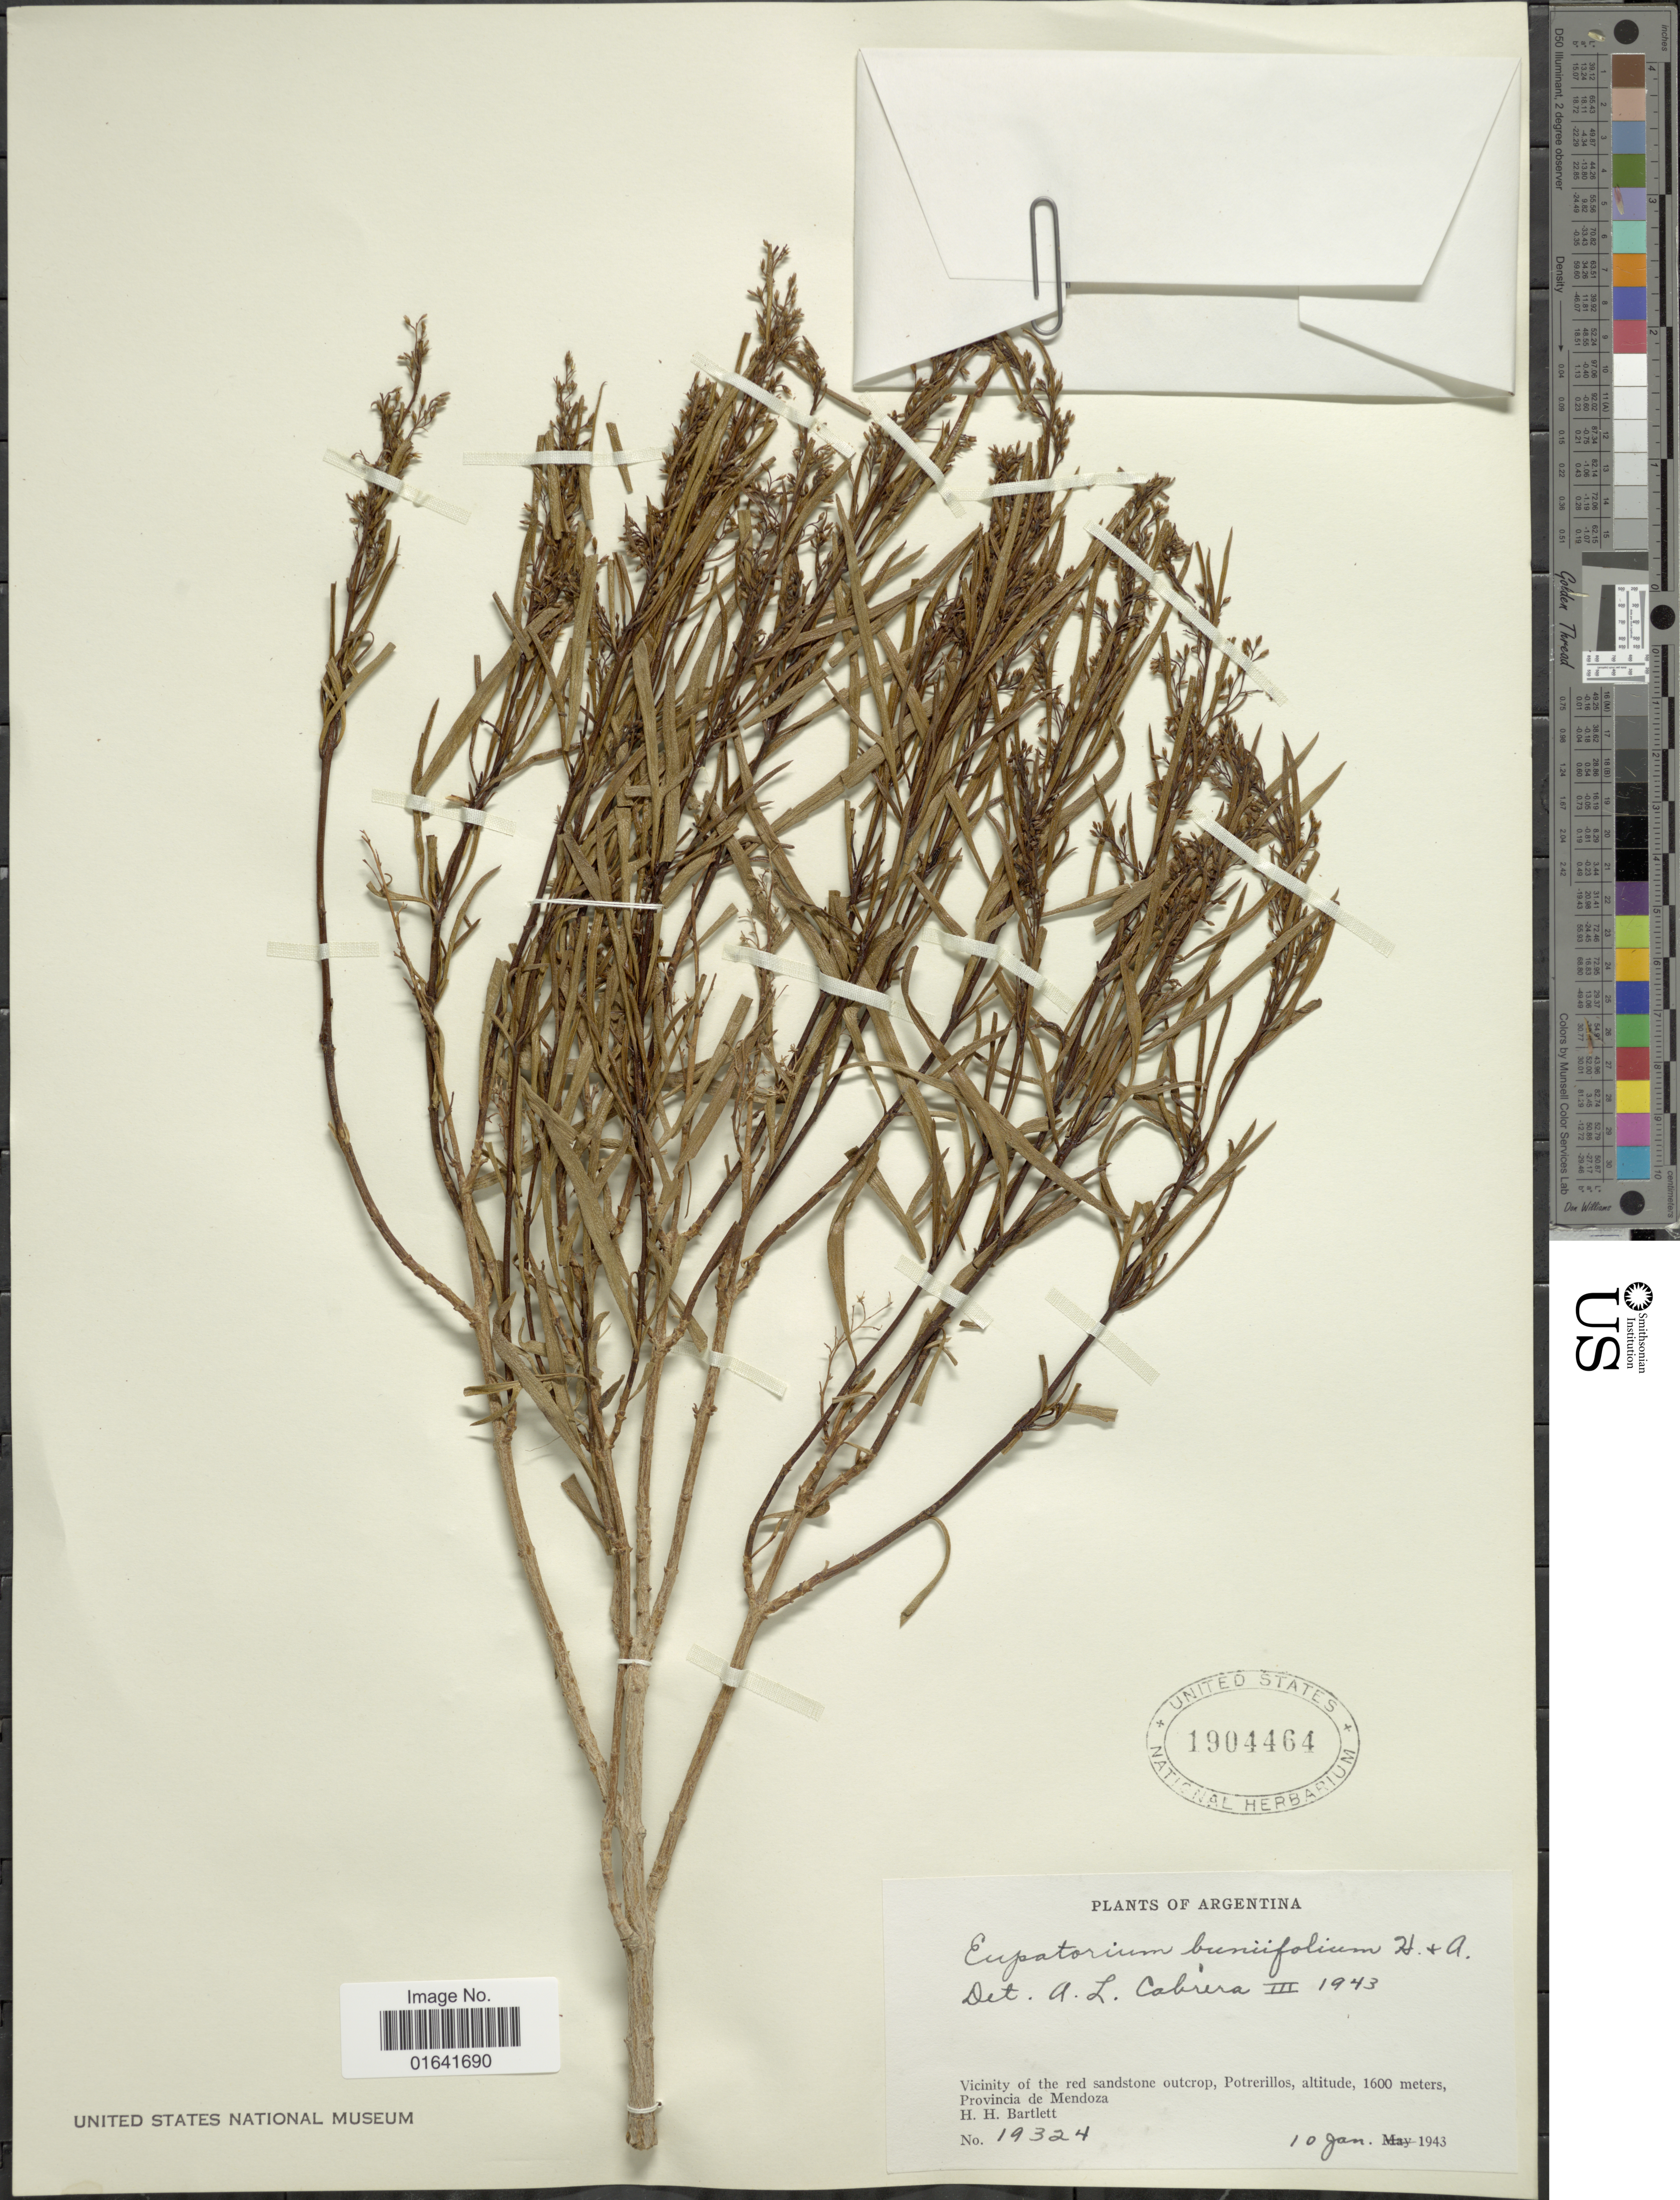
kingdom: Plantae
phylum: Tracheophyta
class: Magnoliopsida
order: Asterales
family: Asteraceae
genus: Acanthostyles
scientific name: Acanthostyles buniifolius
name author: (Hook. & Arn.) R.M. King & H. Rob.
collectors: H. H. Bartlett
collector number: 19324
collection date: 1943-01-10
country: Argentina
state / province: Mendoza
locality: Vicinity of the red sandstone outcrop, Potrerillos.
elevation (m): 1600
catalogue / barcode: US 1904464